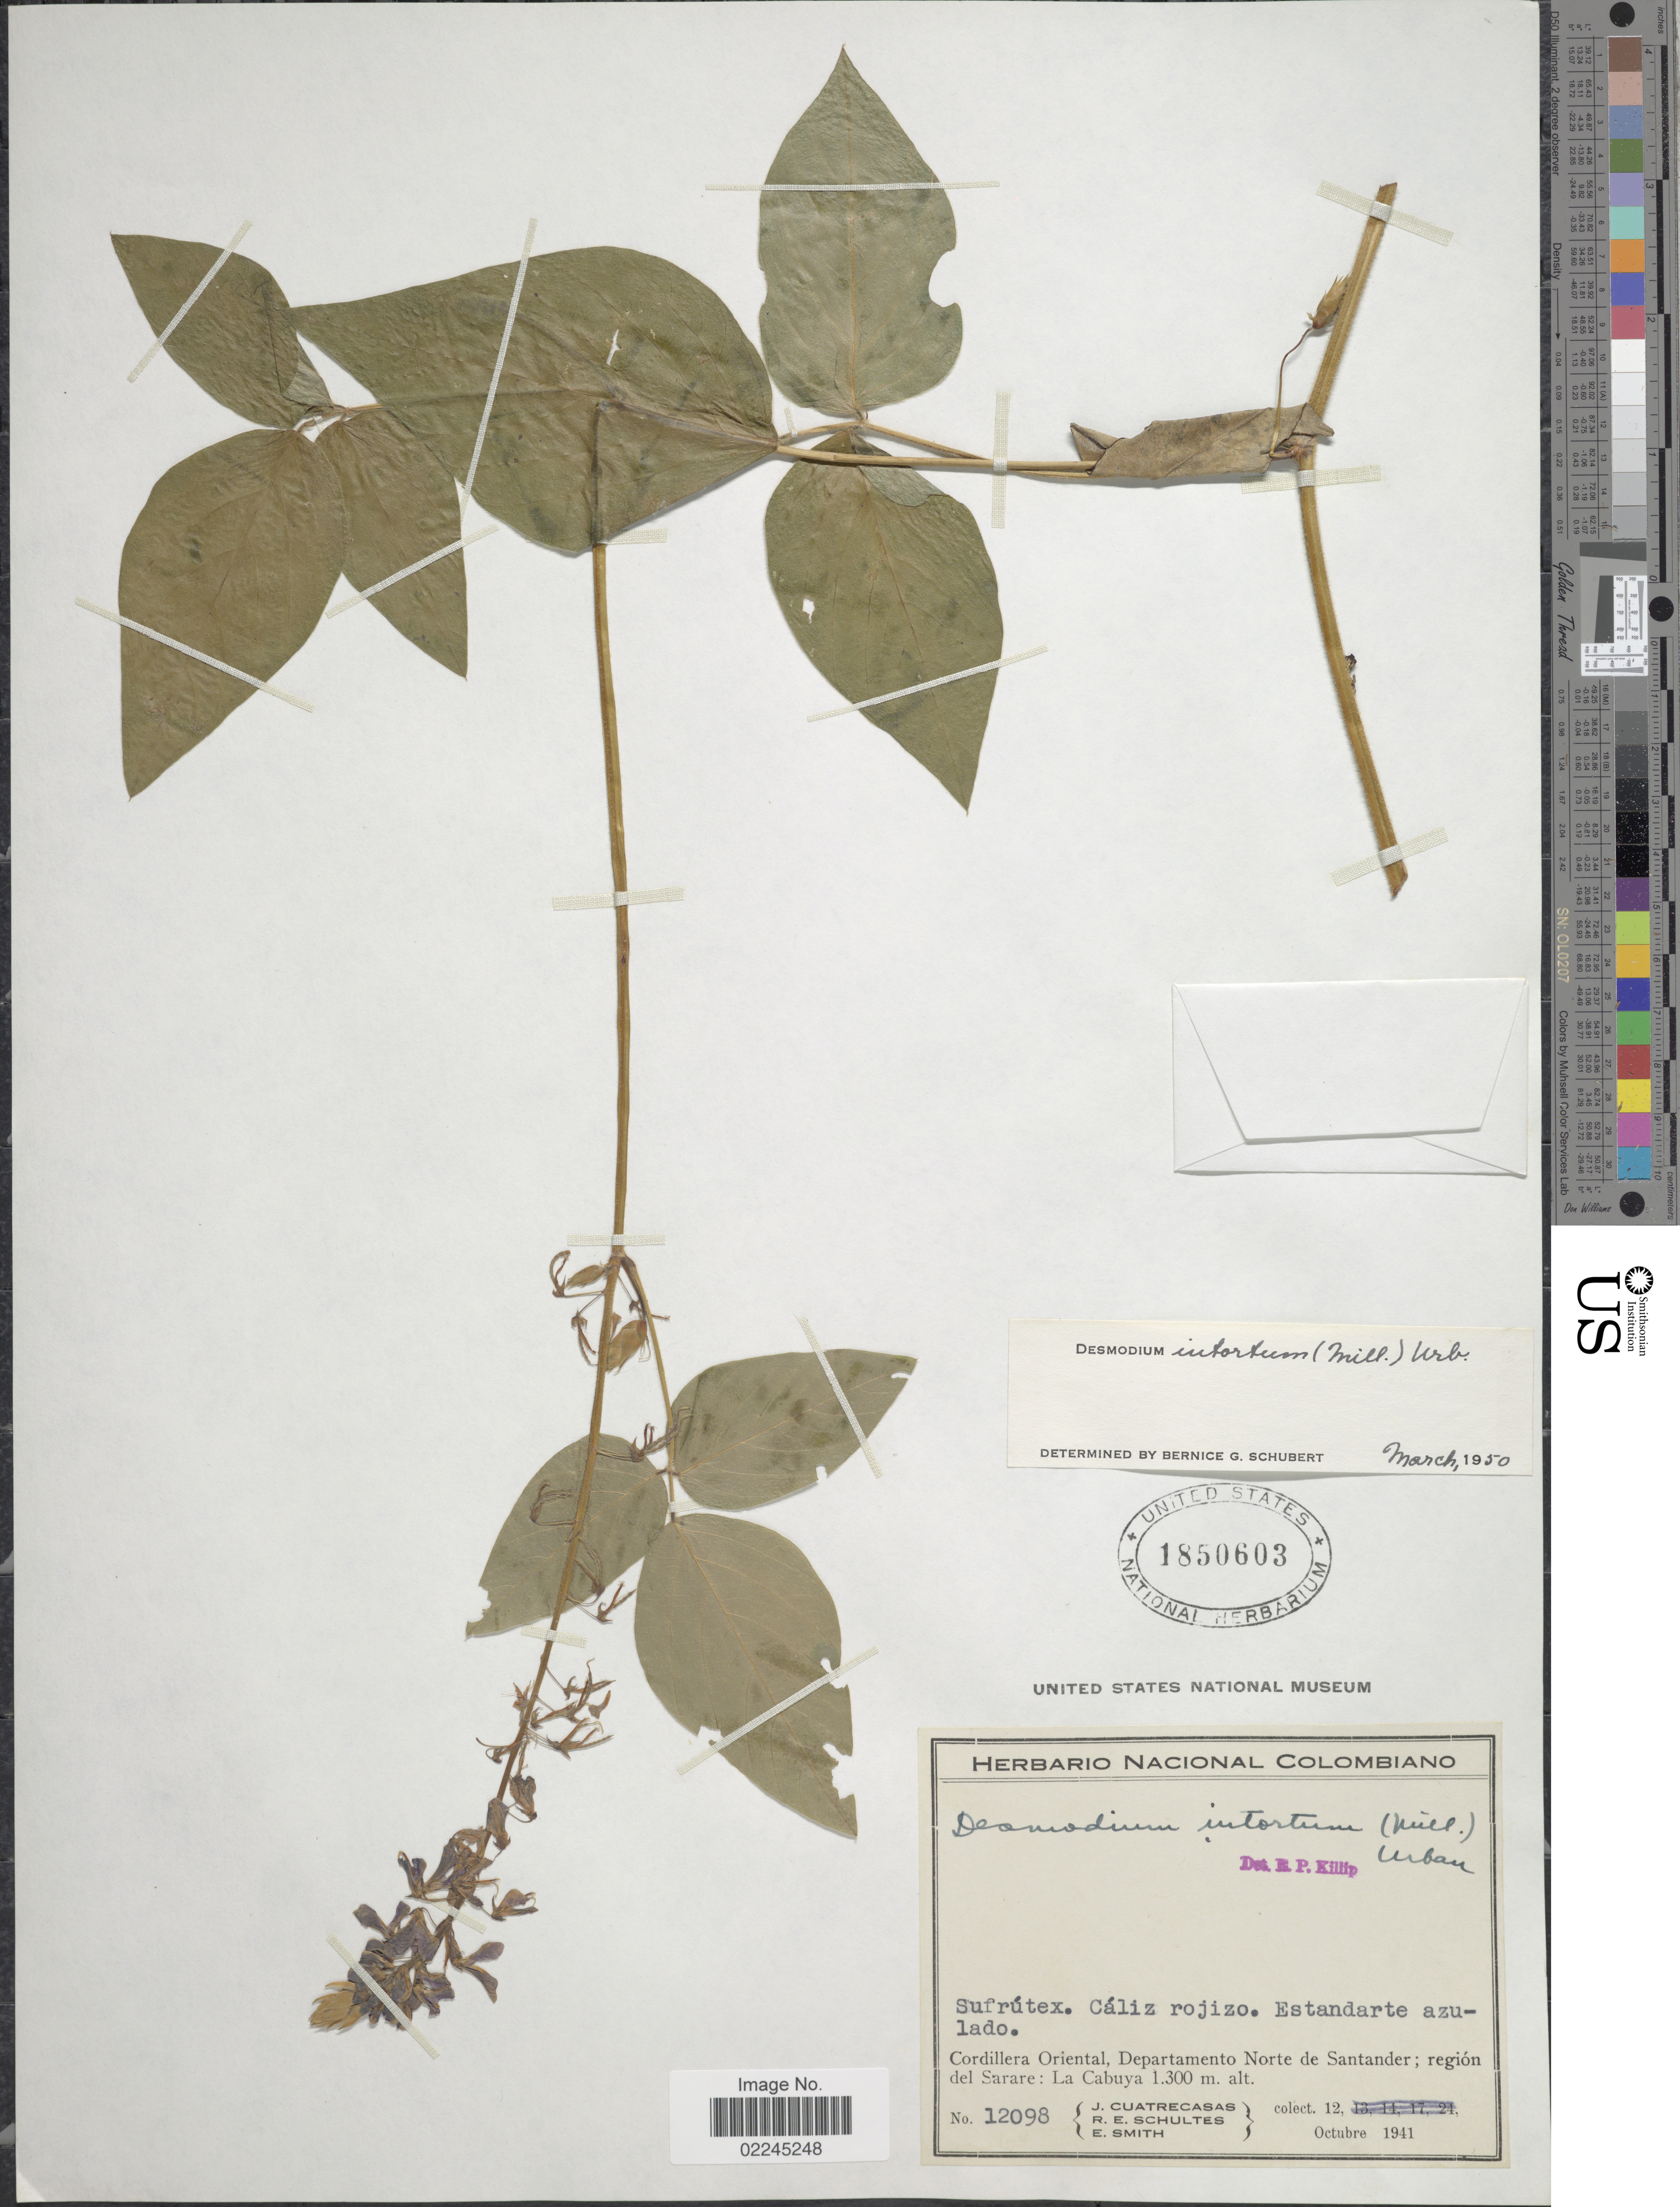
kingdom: Plantae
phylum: Tracheophyta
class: Magnoliopsida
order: Fabales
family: Fabaceae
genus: Desmodium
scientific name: Desmodium intortum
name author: (Mill.) Urb.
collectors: J. Cuatrecasas, R. E. Schultes & E. Smith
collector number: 12098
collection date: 1941-10-12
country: Colombia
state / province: Norte de Santander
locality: Cordillera Oriental, Departamento Norte de Santanderp; region del Sarare: la Cabuya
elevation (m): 1300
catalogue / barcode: US 1850603